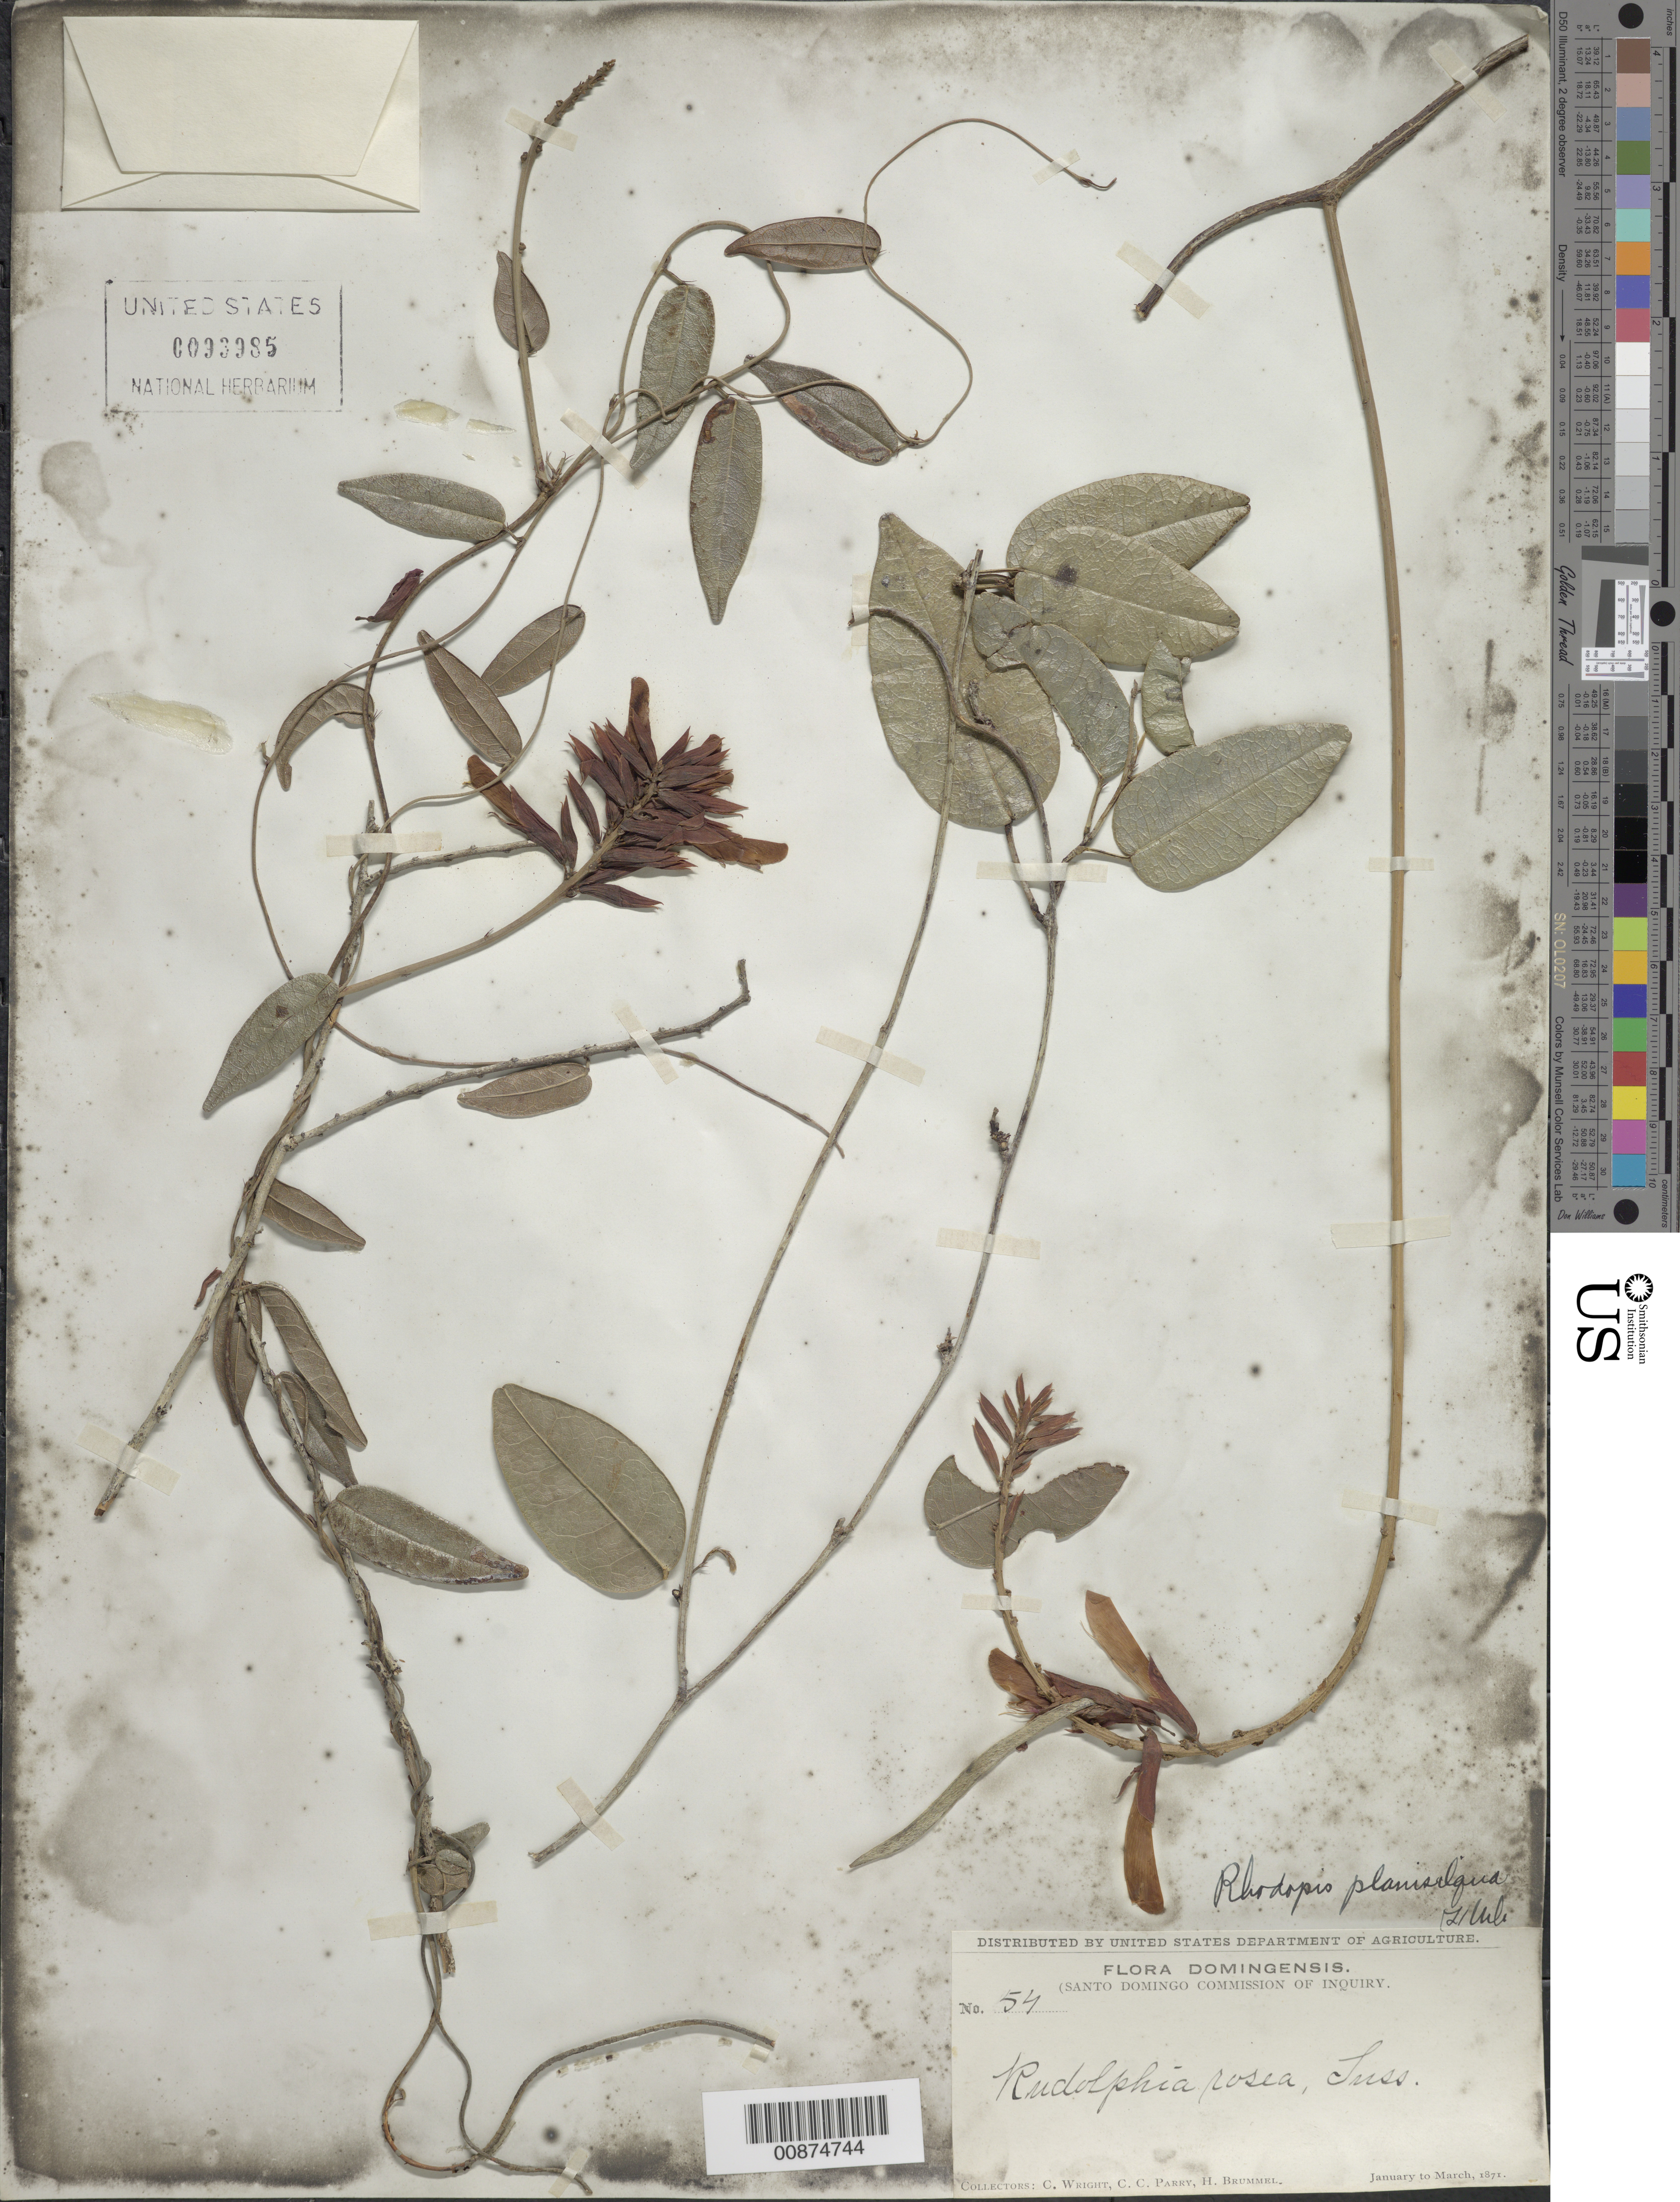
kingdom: Plantae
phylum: Tracheophyta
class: Magnoliopsida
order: Fabales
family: Fabaceae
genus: Rhodopis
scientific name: Rhodopis planisiliqua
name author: (L.) Urb.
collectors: C. Wright, C. C. Parry & H. Brummel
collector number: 54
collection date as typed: Jan 1871 to -- Mar 1871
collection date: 1871-01/1871-03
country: Dominican Republic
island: Hispaniola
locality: Dominican Republic.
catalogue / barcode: US 93985